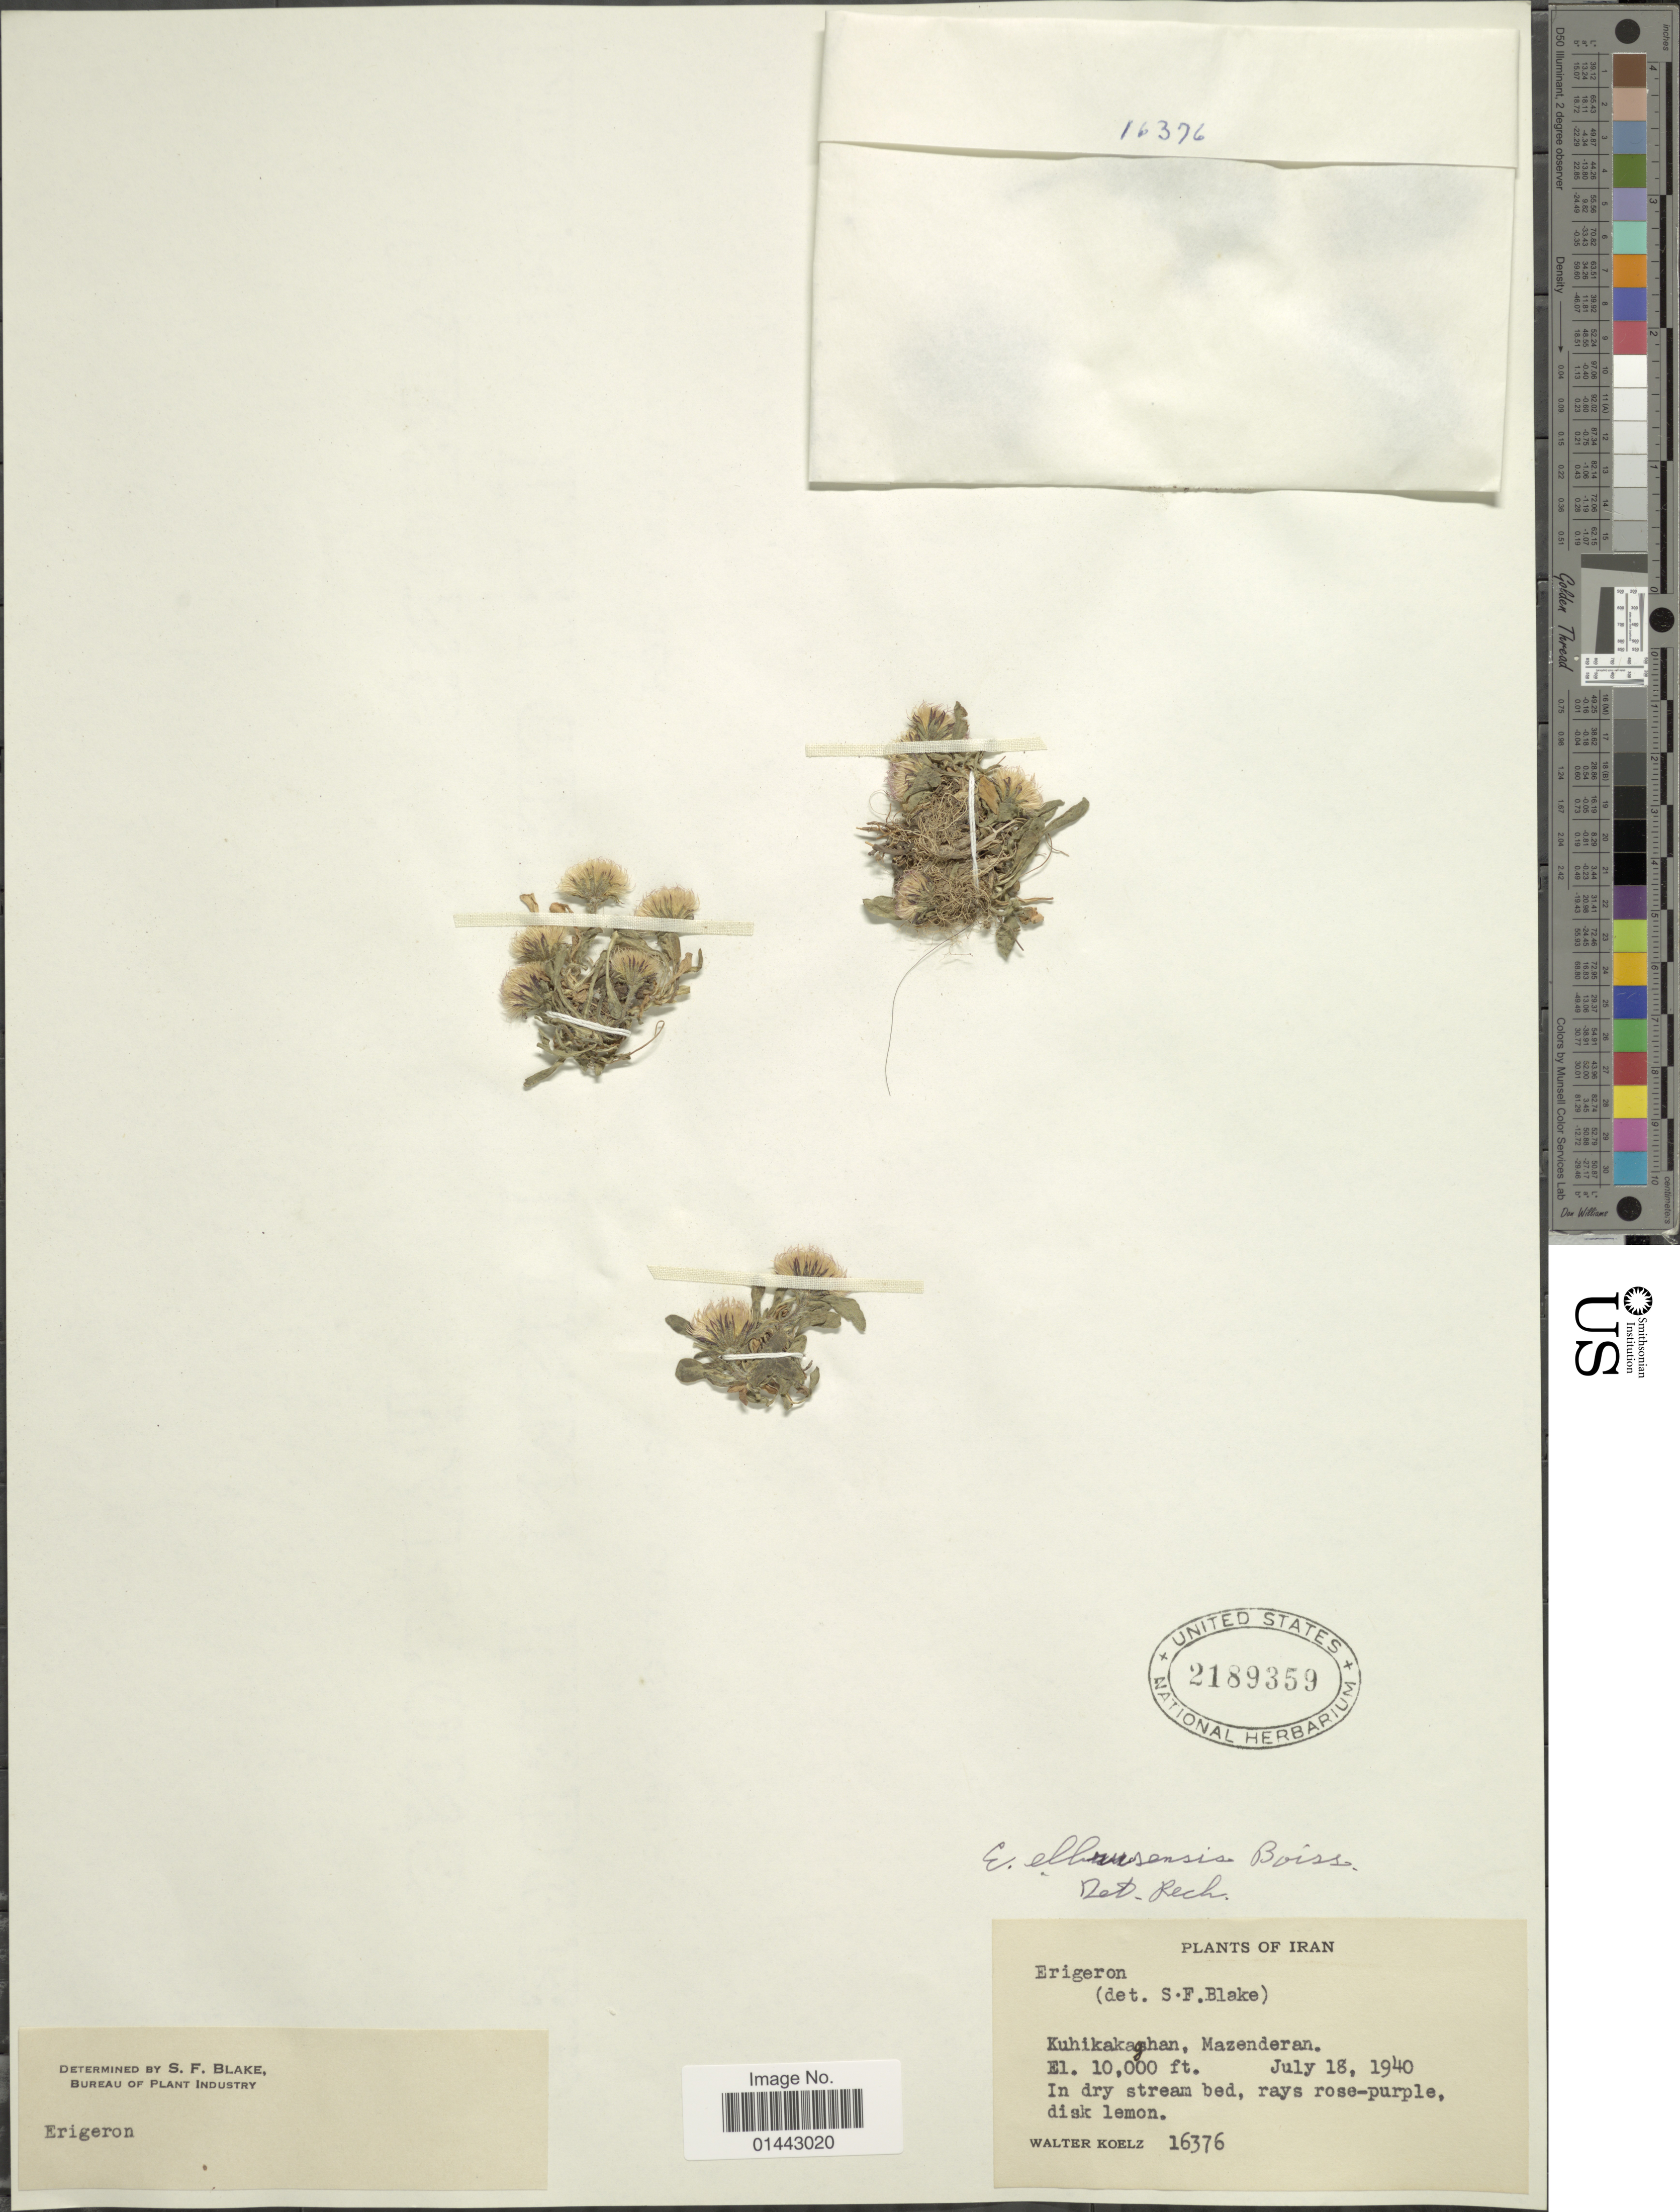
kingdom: Plantae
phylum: Tracheophyta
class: Magnoliopsida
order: Asterales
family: Asteraceae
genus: Erigeron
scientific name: Erigeron elhusensis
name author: Boiss.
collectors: W. N. Koelz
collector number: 16376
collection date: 1940-07-18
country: Iran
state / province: Mazandaran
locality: Kuhikakashan, Mazenderan.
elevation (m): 3048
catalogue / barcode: US 2189359